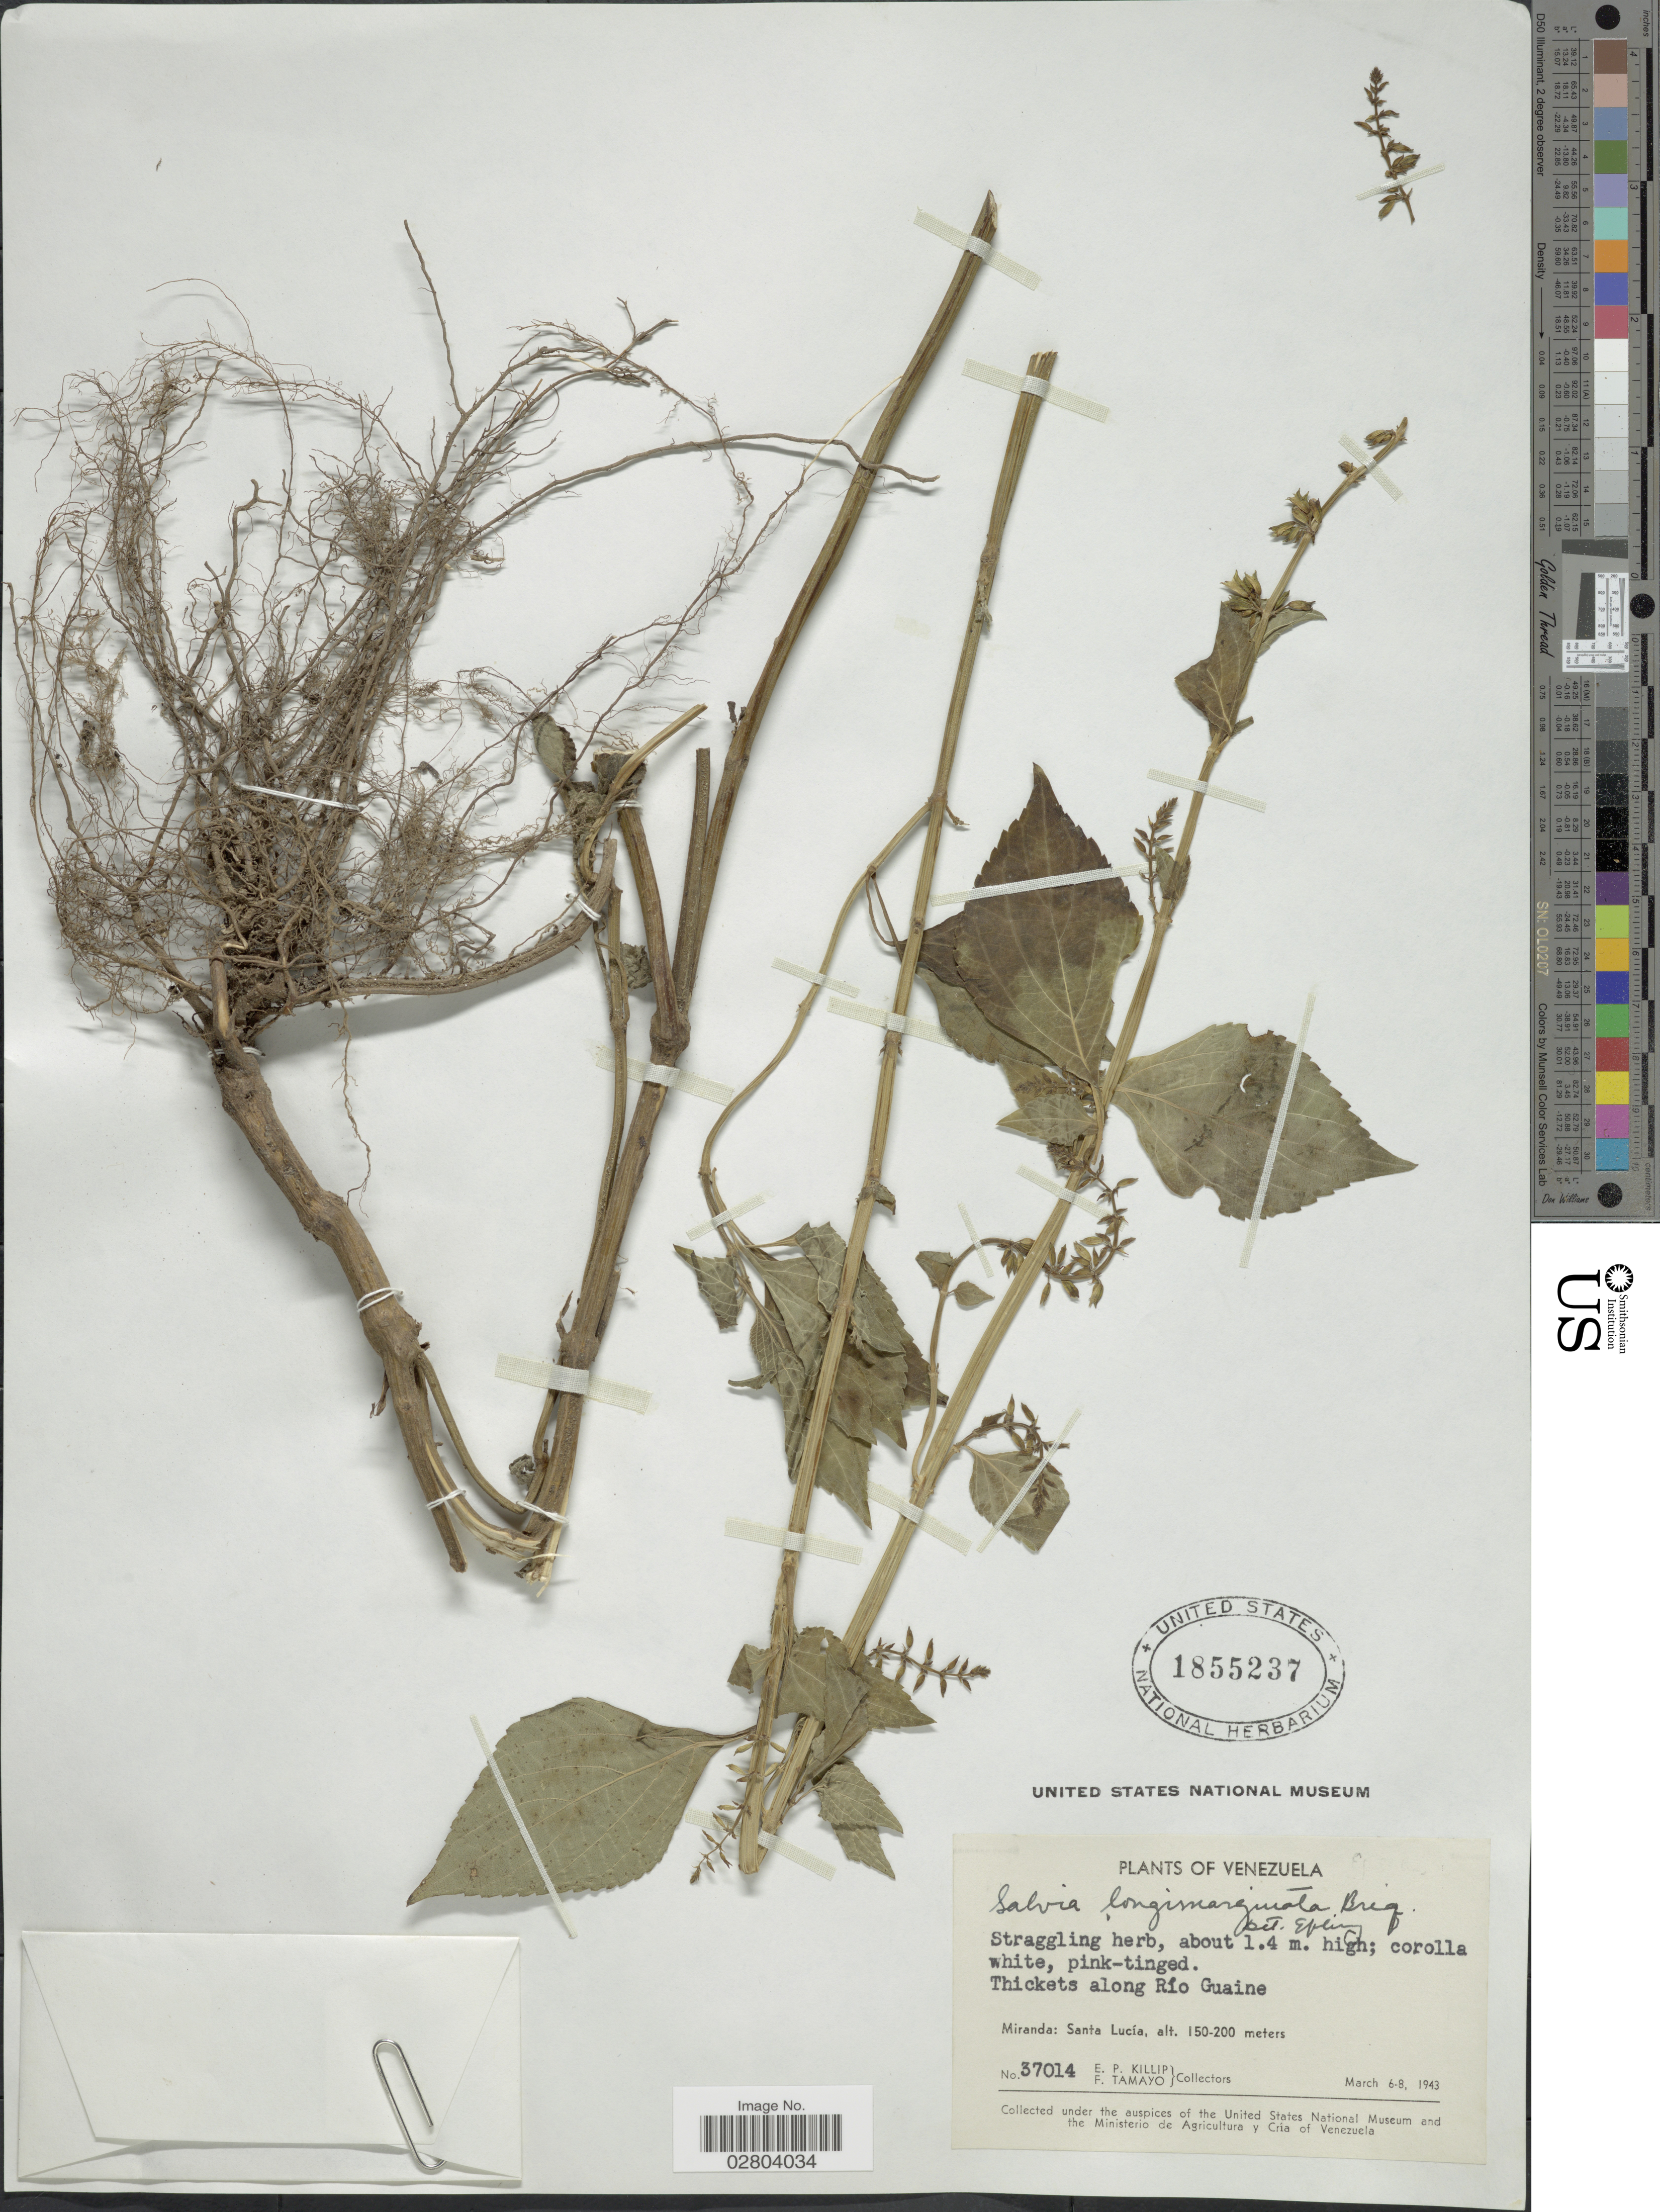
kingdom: Plantae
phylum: Tracheophyta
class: Magnoliopsida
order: Lamiales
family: Lamiaceae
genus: Salvia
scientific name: Salvia angulata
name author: Benth.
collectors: E. P. Killip & F. Tamayo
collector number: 37014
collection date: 1943-03-06/1943-03-08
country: Venezuela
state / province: Miranda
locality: Thickets along Río Guaine. Santa Lucía.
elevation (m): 150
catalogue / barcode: US 1855237